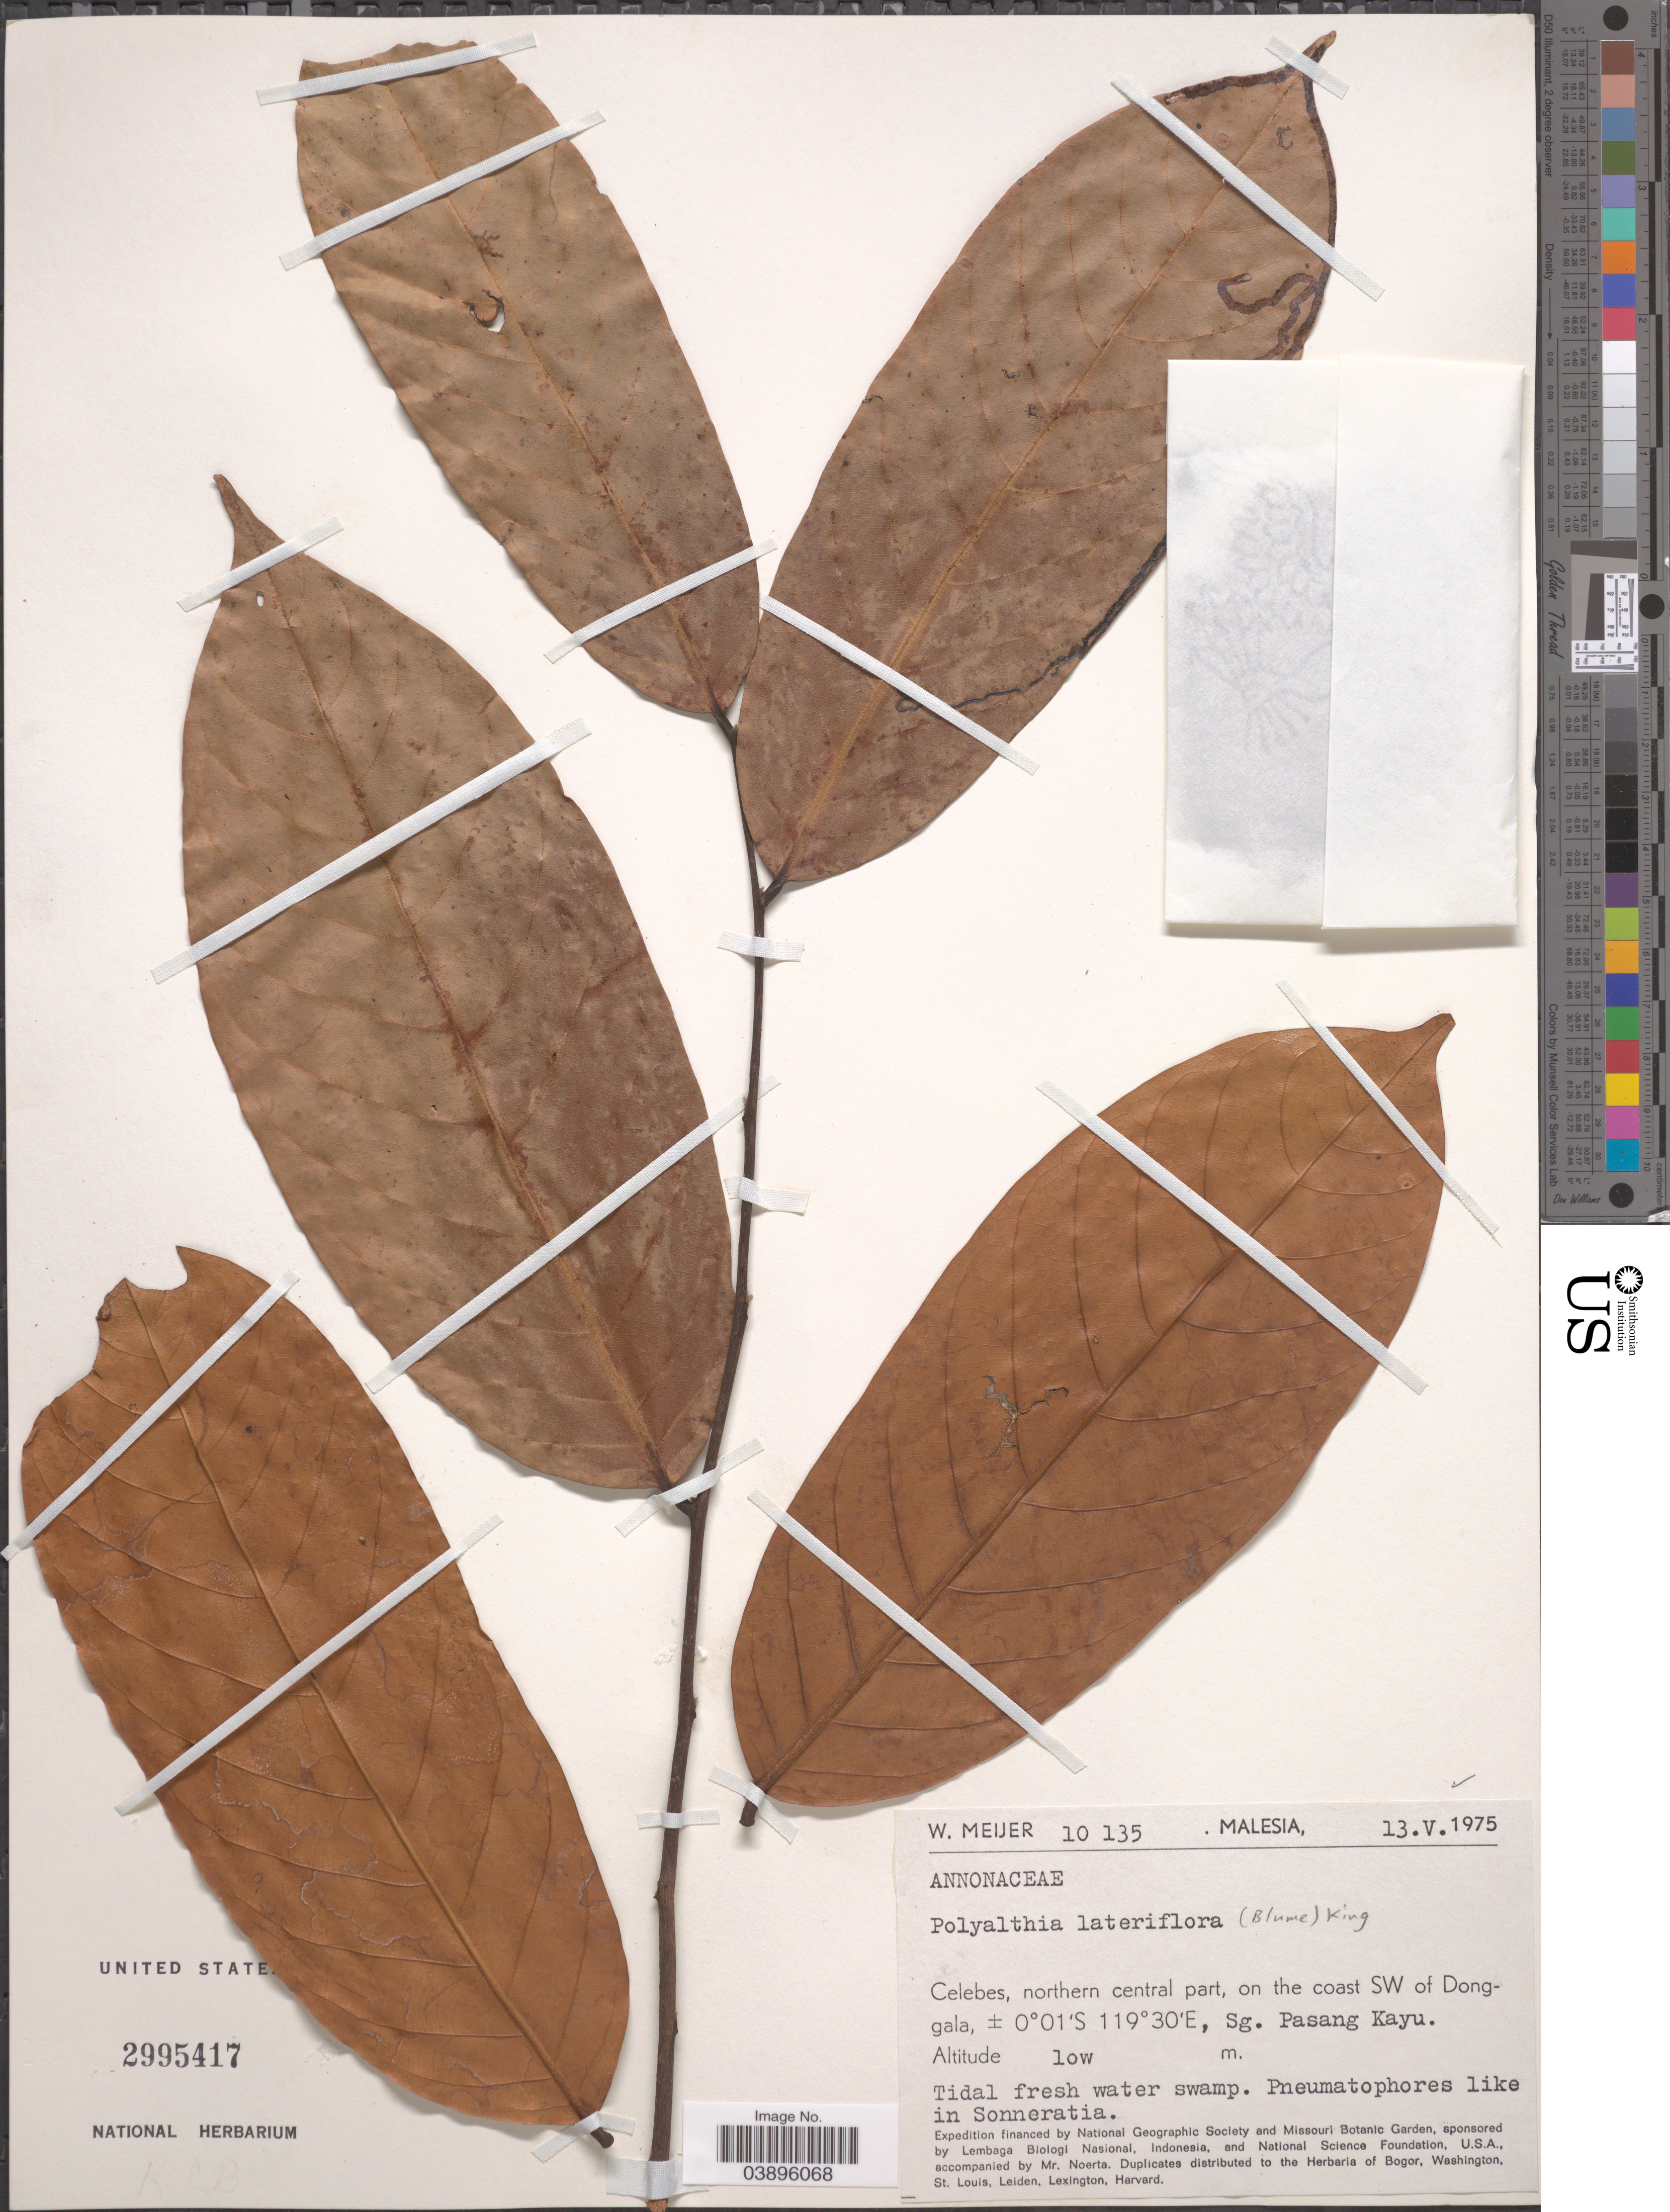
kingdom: Plantae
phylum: Tracheophyta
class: Magnoliopsida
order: Magnoliales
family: Annonaceae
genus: Monoon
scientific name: Monoon lateriflorum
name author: (Blume) Miq.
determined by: Wagner, W. L., (BOT), Smithsonian Institution - National Museum of Natural History (UNITED STATES)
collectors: W. Meijer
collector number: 10135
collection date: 1975-05-13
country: Malaysia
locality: Celebes, northern central part, on the coast SW of Dongala, Sg. Pasang Kayu.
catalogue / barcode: US 2995417